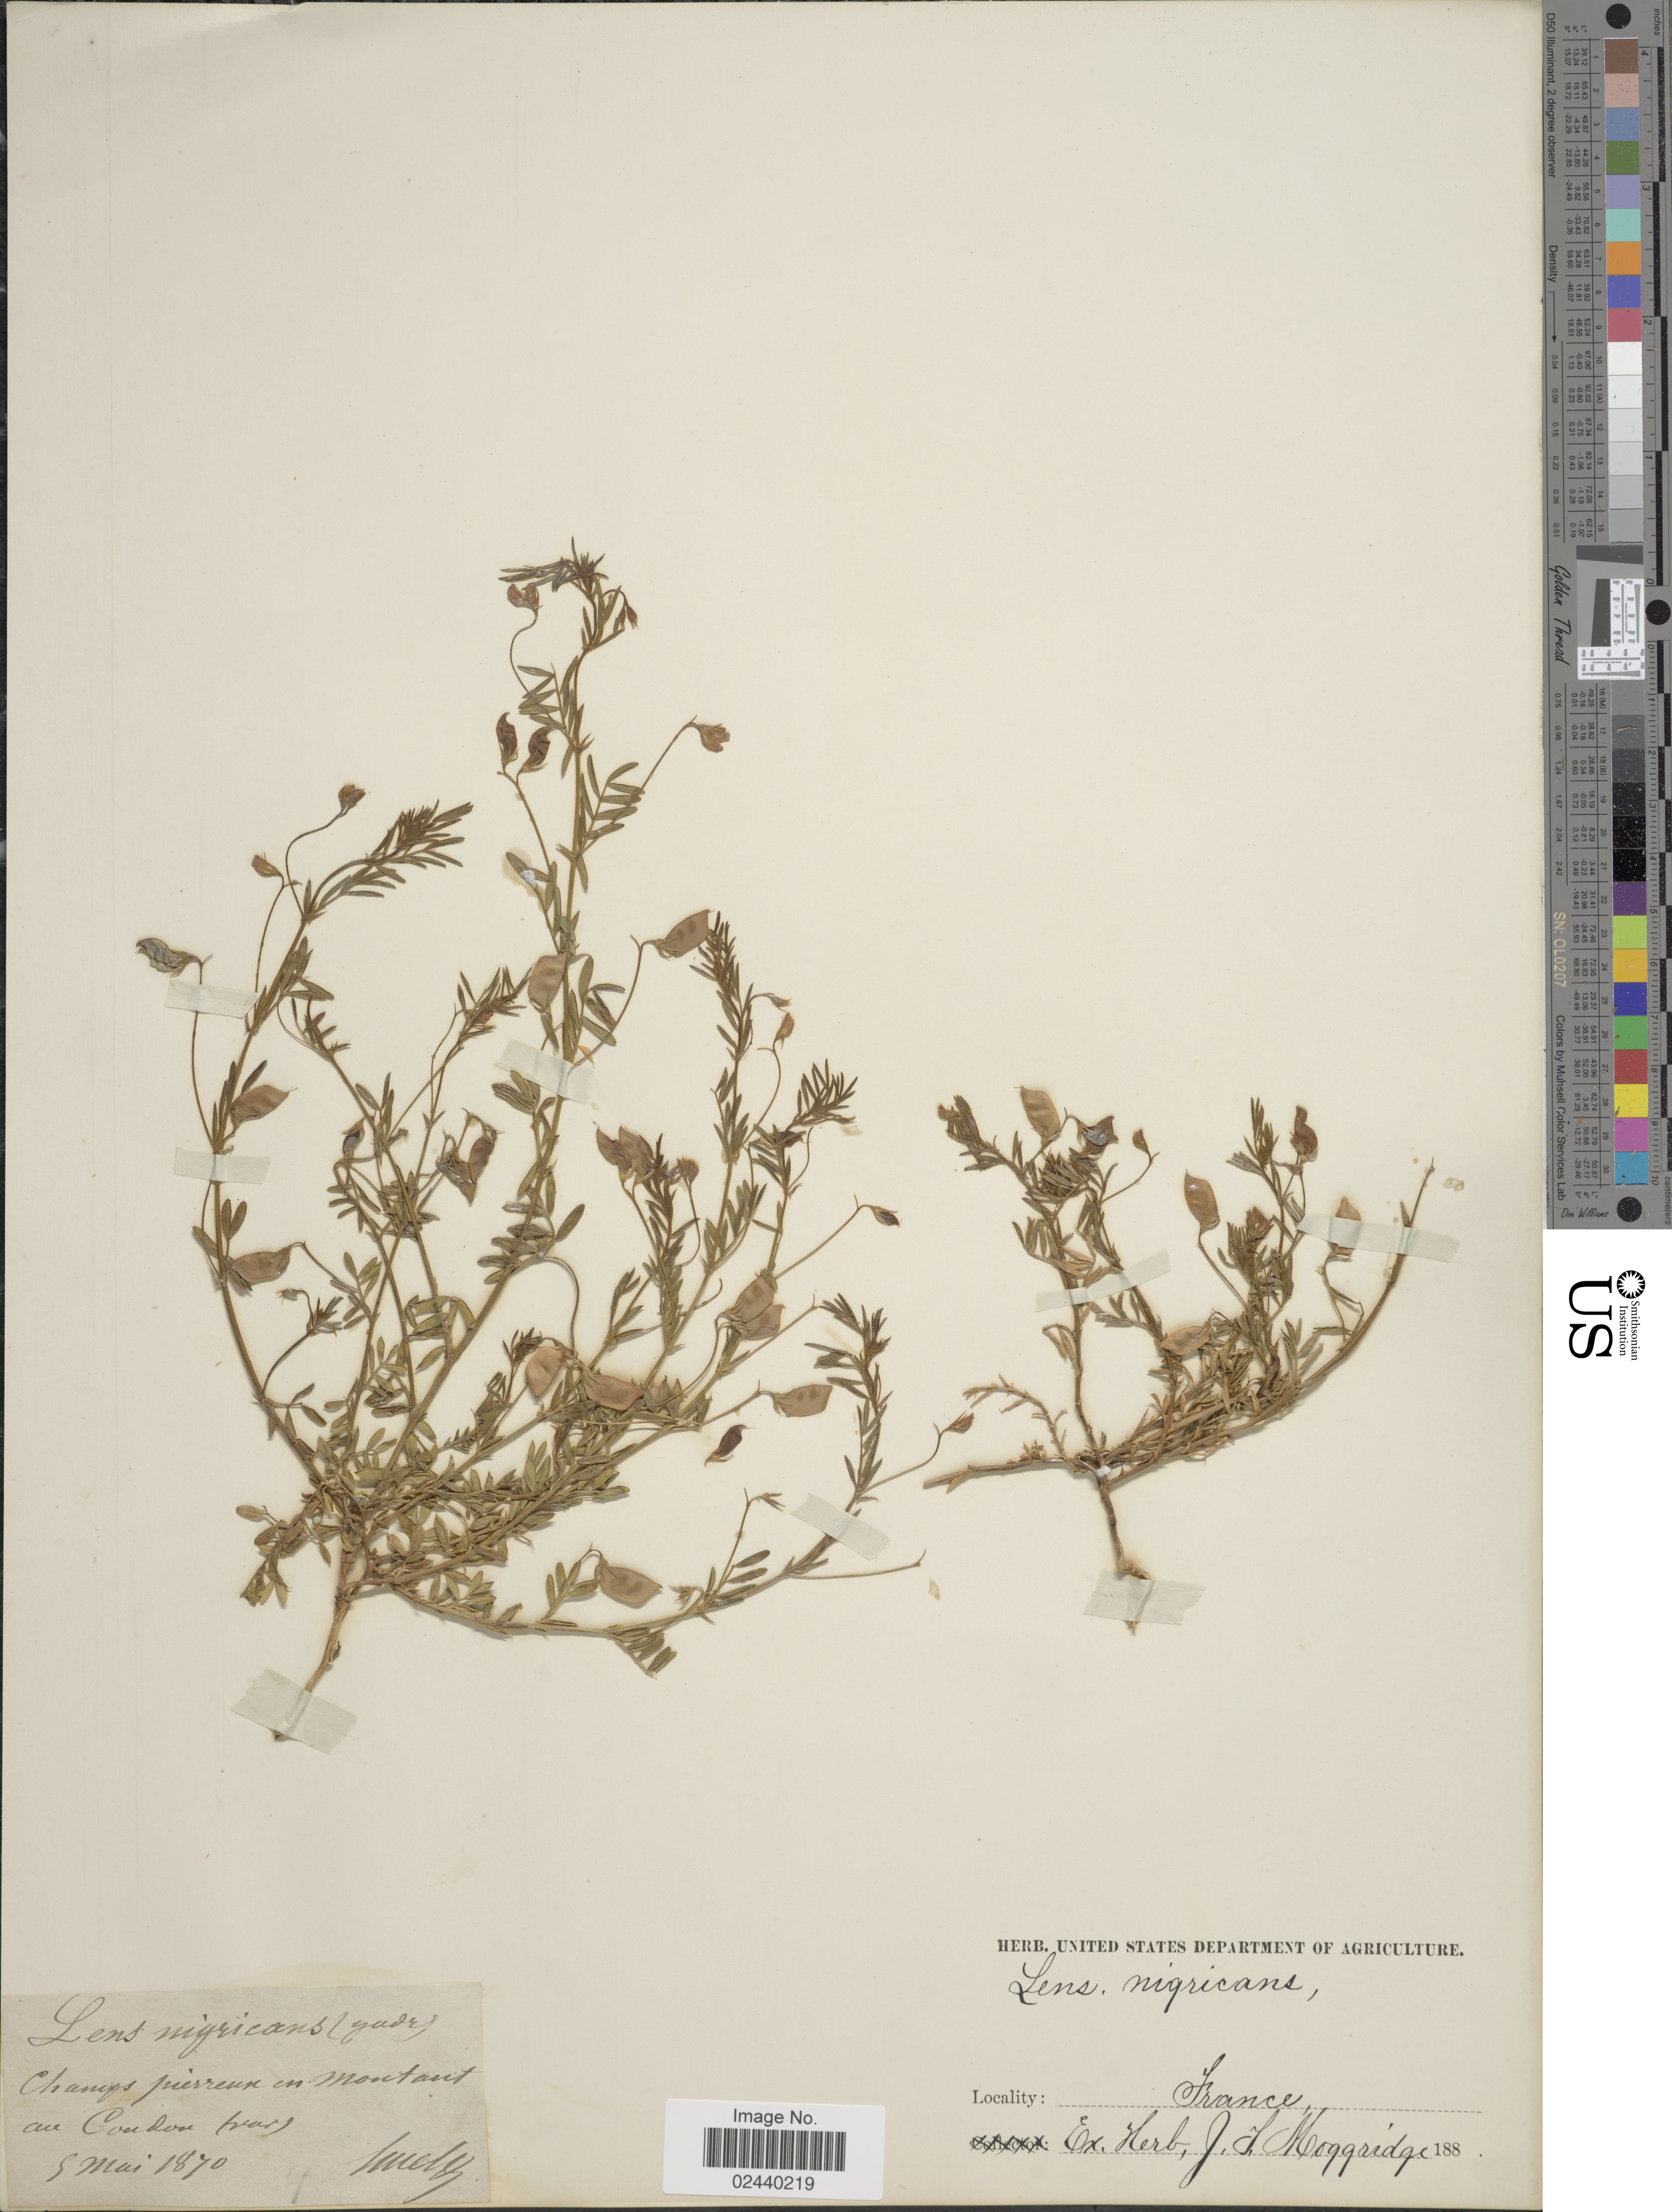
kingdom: Plantae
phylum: Tracheophyta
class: Magnoliopsida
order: Fabales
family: Fabaceae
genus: Vicia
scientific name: Vicia lentoides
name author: (Ten.) Coss. & Germ.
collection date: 1870-05-09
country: France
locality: Changes pierreux en Montant am Coudon frar. [interpreted]